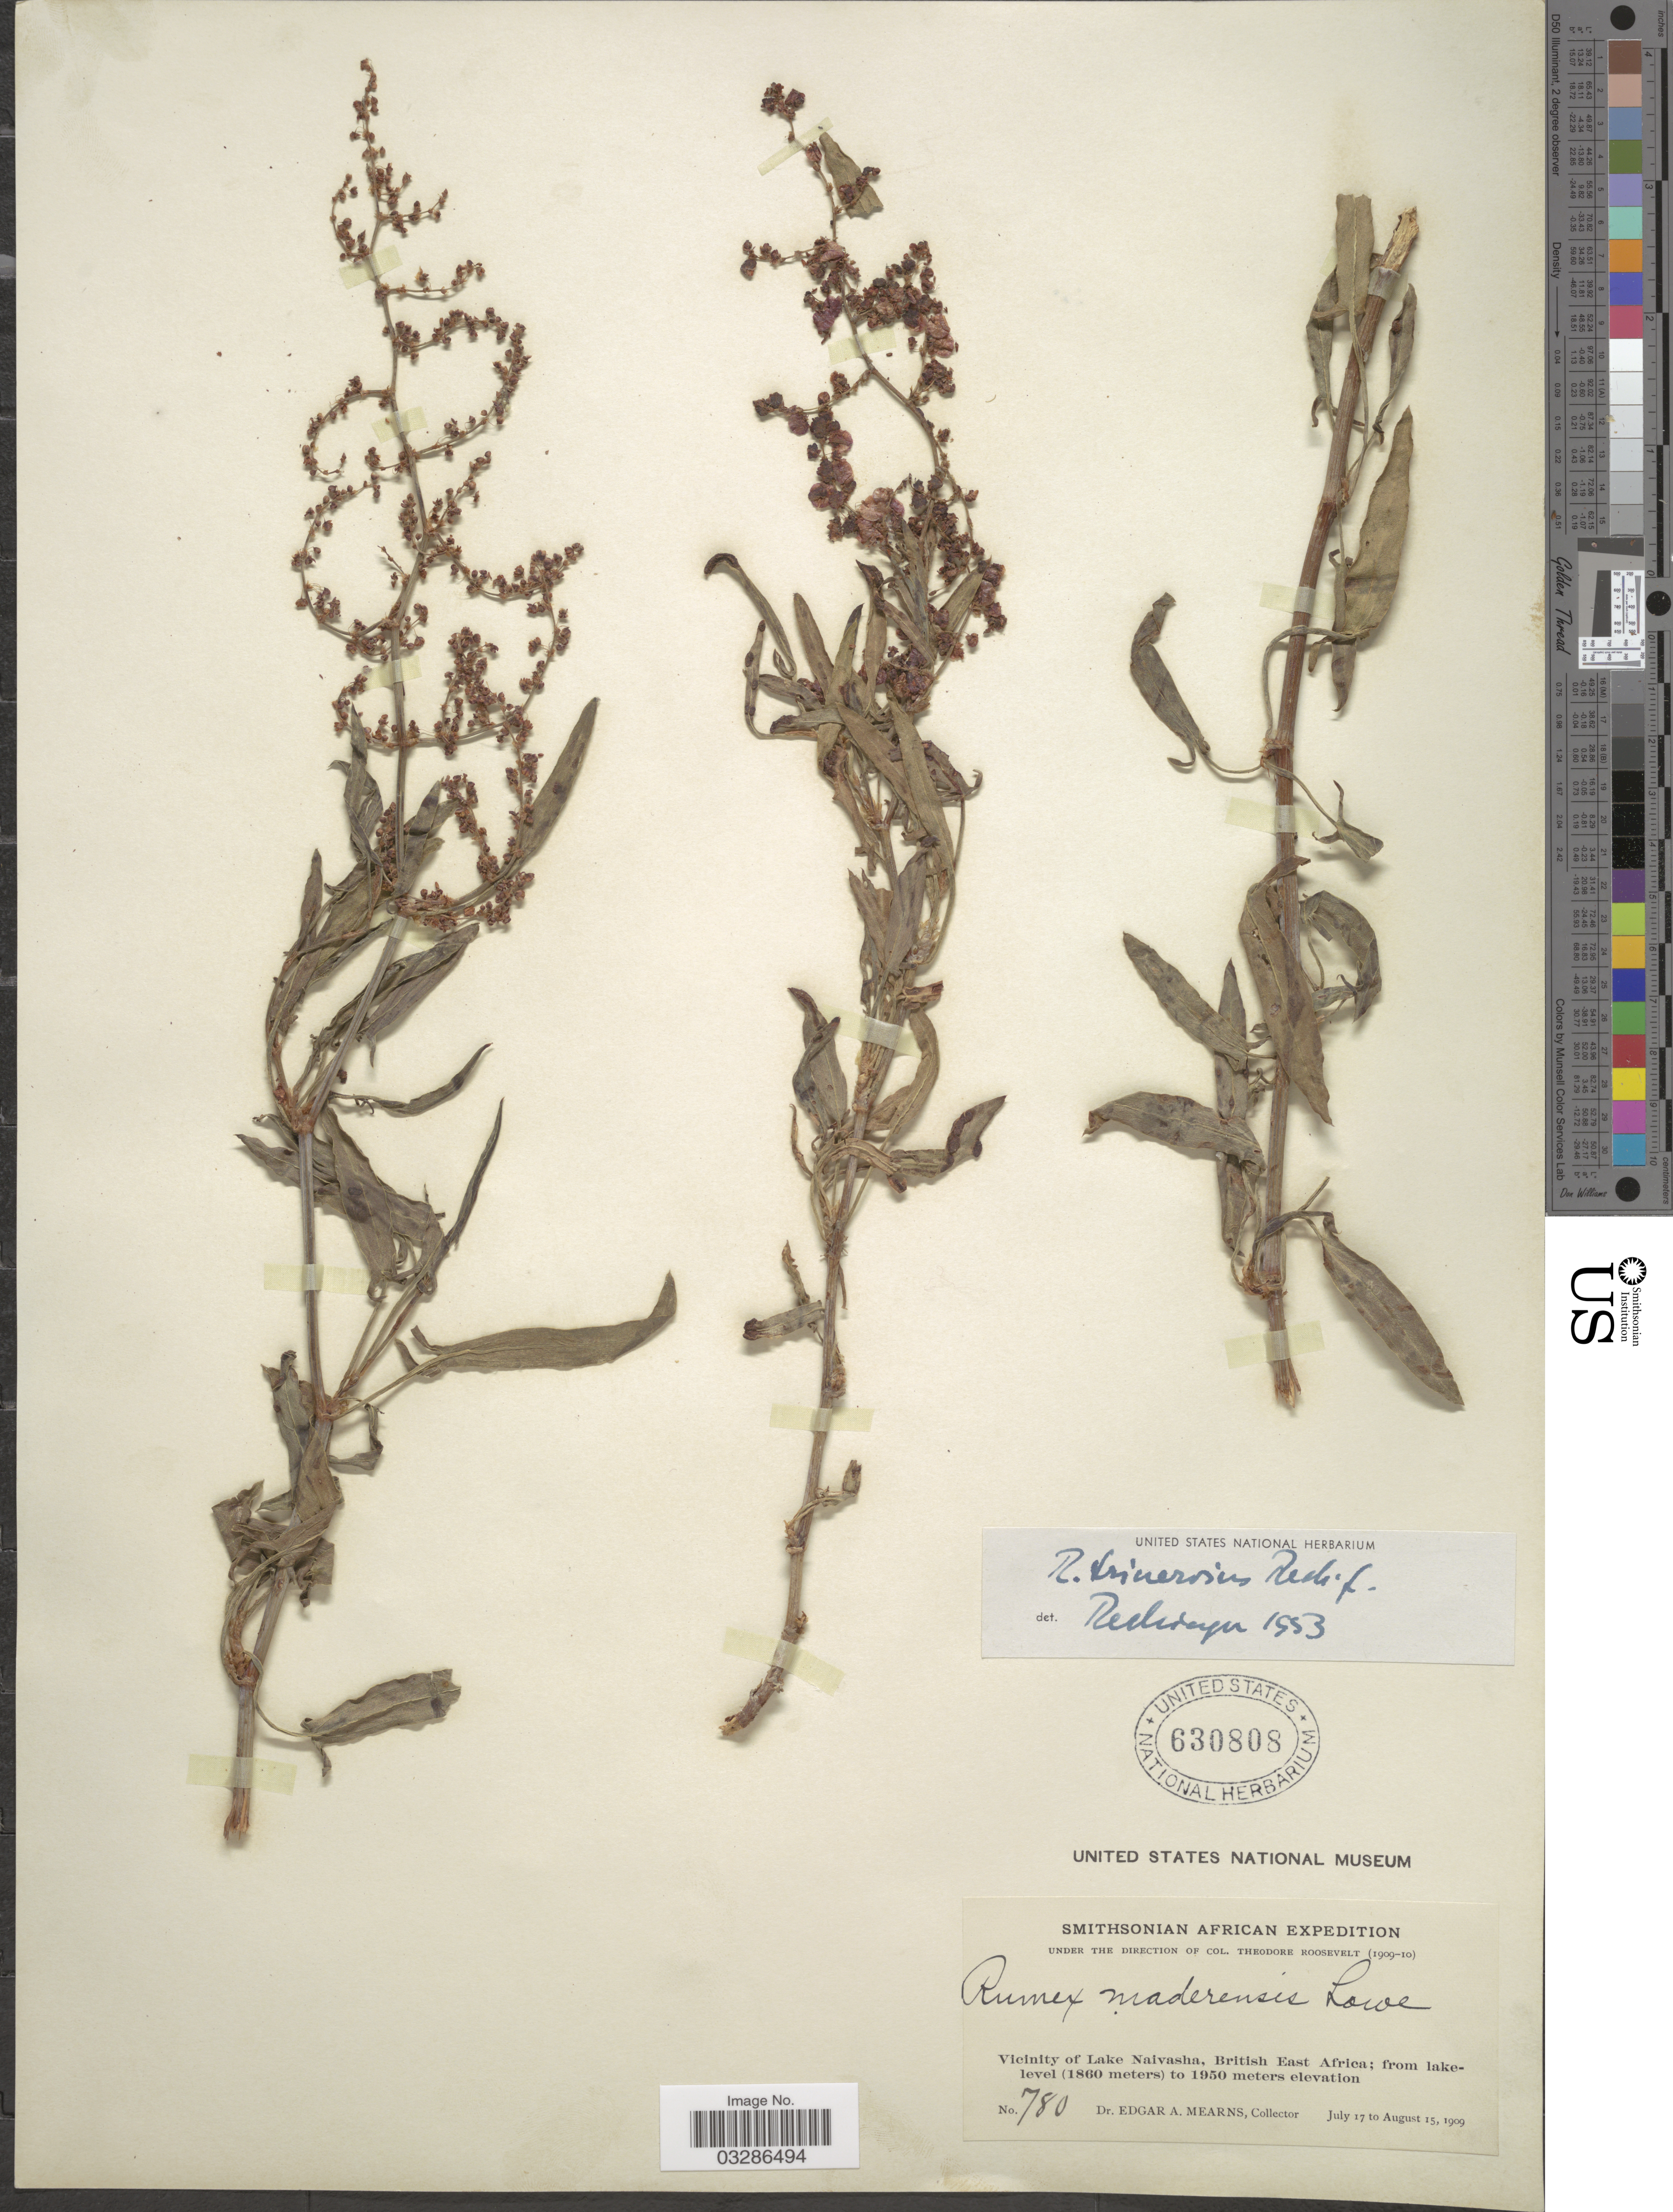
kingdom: Plantae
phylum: Tracheophyta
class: Magnoliopsida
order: Caryophyllales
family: Polygonaceae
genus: Rumex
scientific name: Rumex trinervius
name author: Rech. f.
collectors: E. A. Mearns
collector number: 780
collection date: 1909-07-17/1909-08-15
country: Kenya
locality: Vicinity of Lake Naivasha, British East Africa.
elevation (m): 1860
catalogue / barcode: US 630808